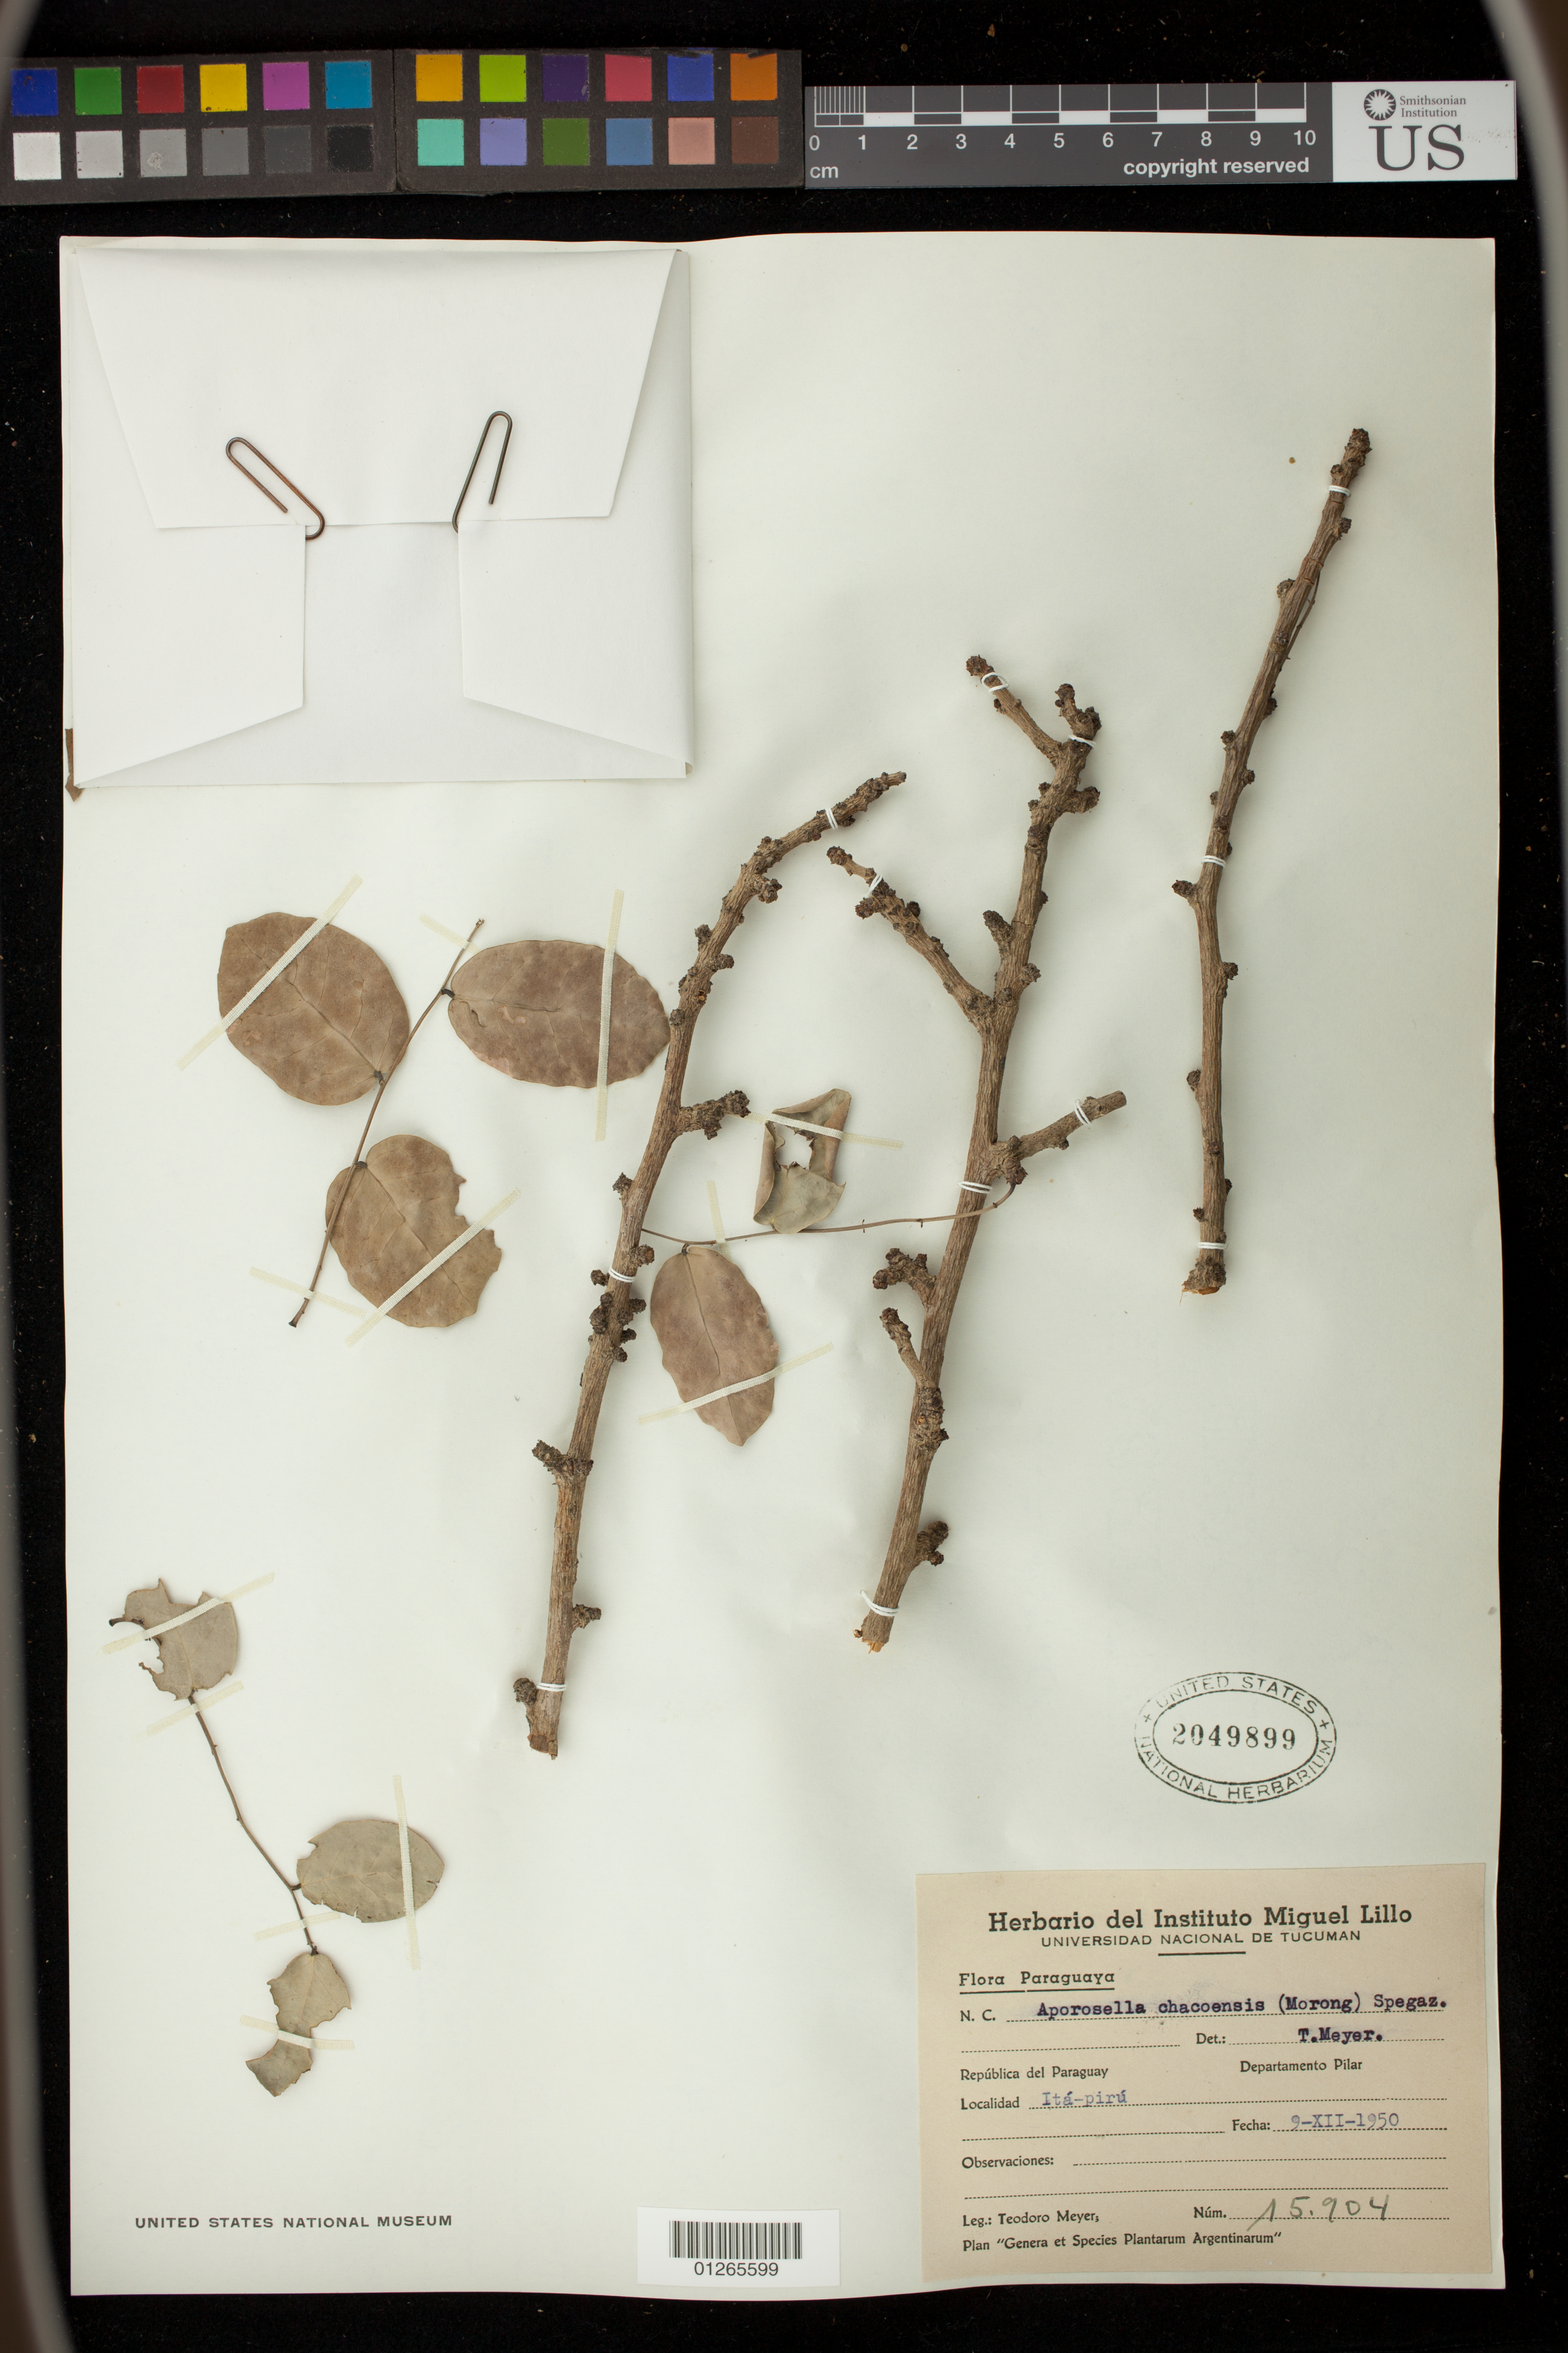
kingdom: Plantae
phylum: Tracheophyta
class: Magnoliopsida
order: Malpighiales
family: Phyllanthaceae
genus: Aporosella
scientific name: Aporosella chacoensis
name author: (Morong) Speg.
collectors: T. Meyer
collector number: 15904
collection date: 1950-07-09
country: Paraguay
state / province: Ñeembucú (?)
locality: Estancia "Las Tres Marias"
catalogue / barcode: US 2049899